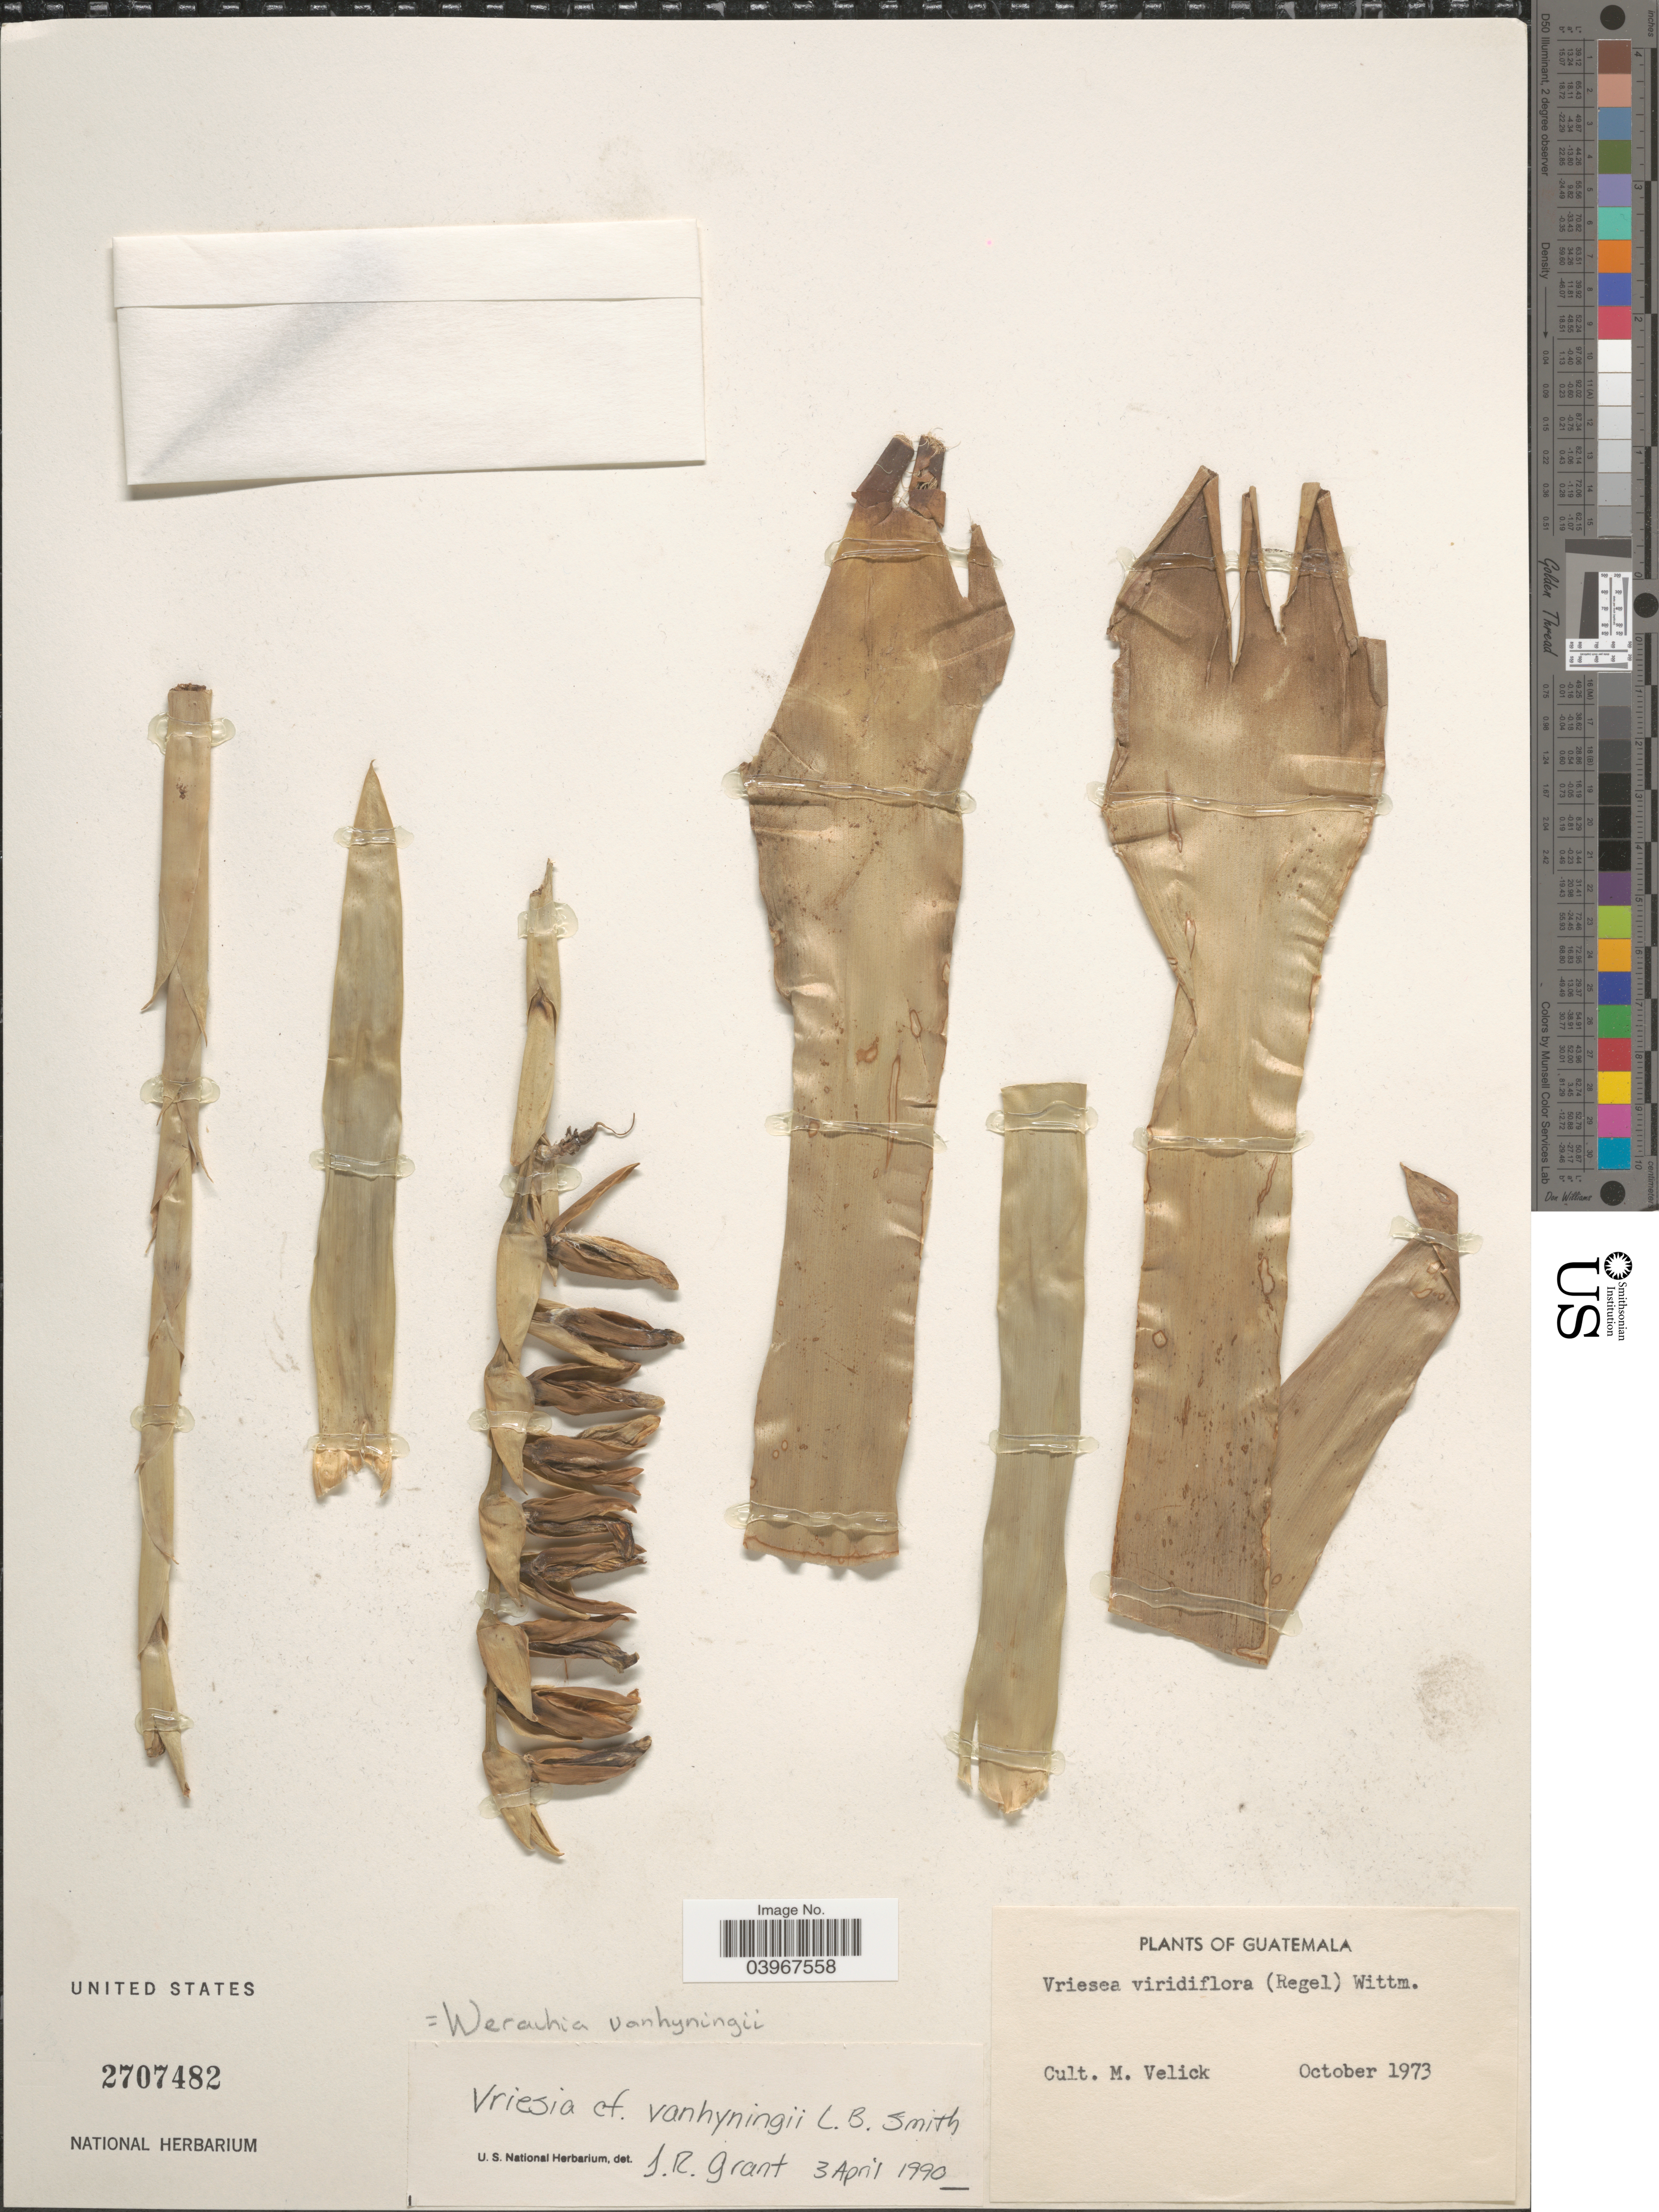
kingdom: Plantae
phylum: Tracheophyta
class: Liliopsida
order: Poales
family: Bromeliaceae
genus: Werauhia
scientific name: Werauhia vanhyningii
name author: (L.B. Sm.) J.R. Grant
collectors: M. Velick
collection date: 1973-10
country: Guatemala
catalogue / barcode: US 2707482